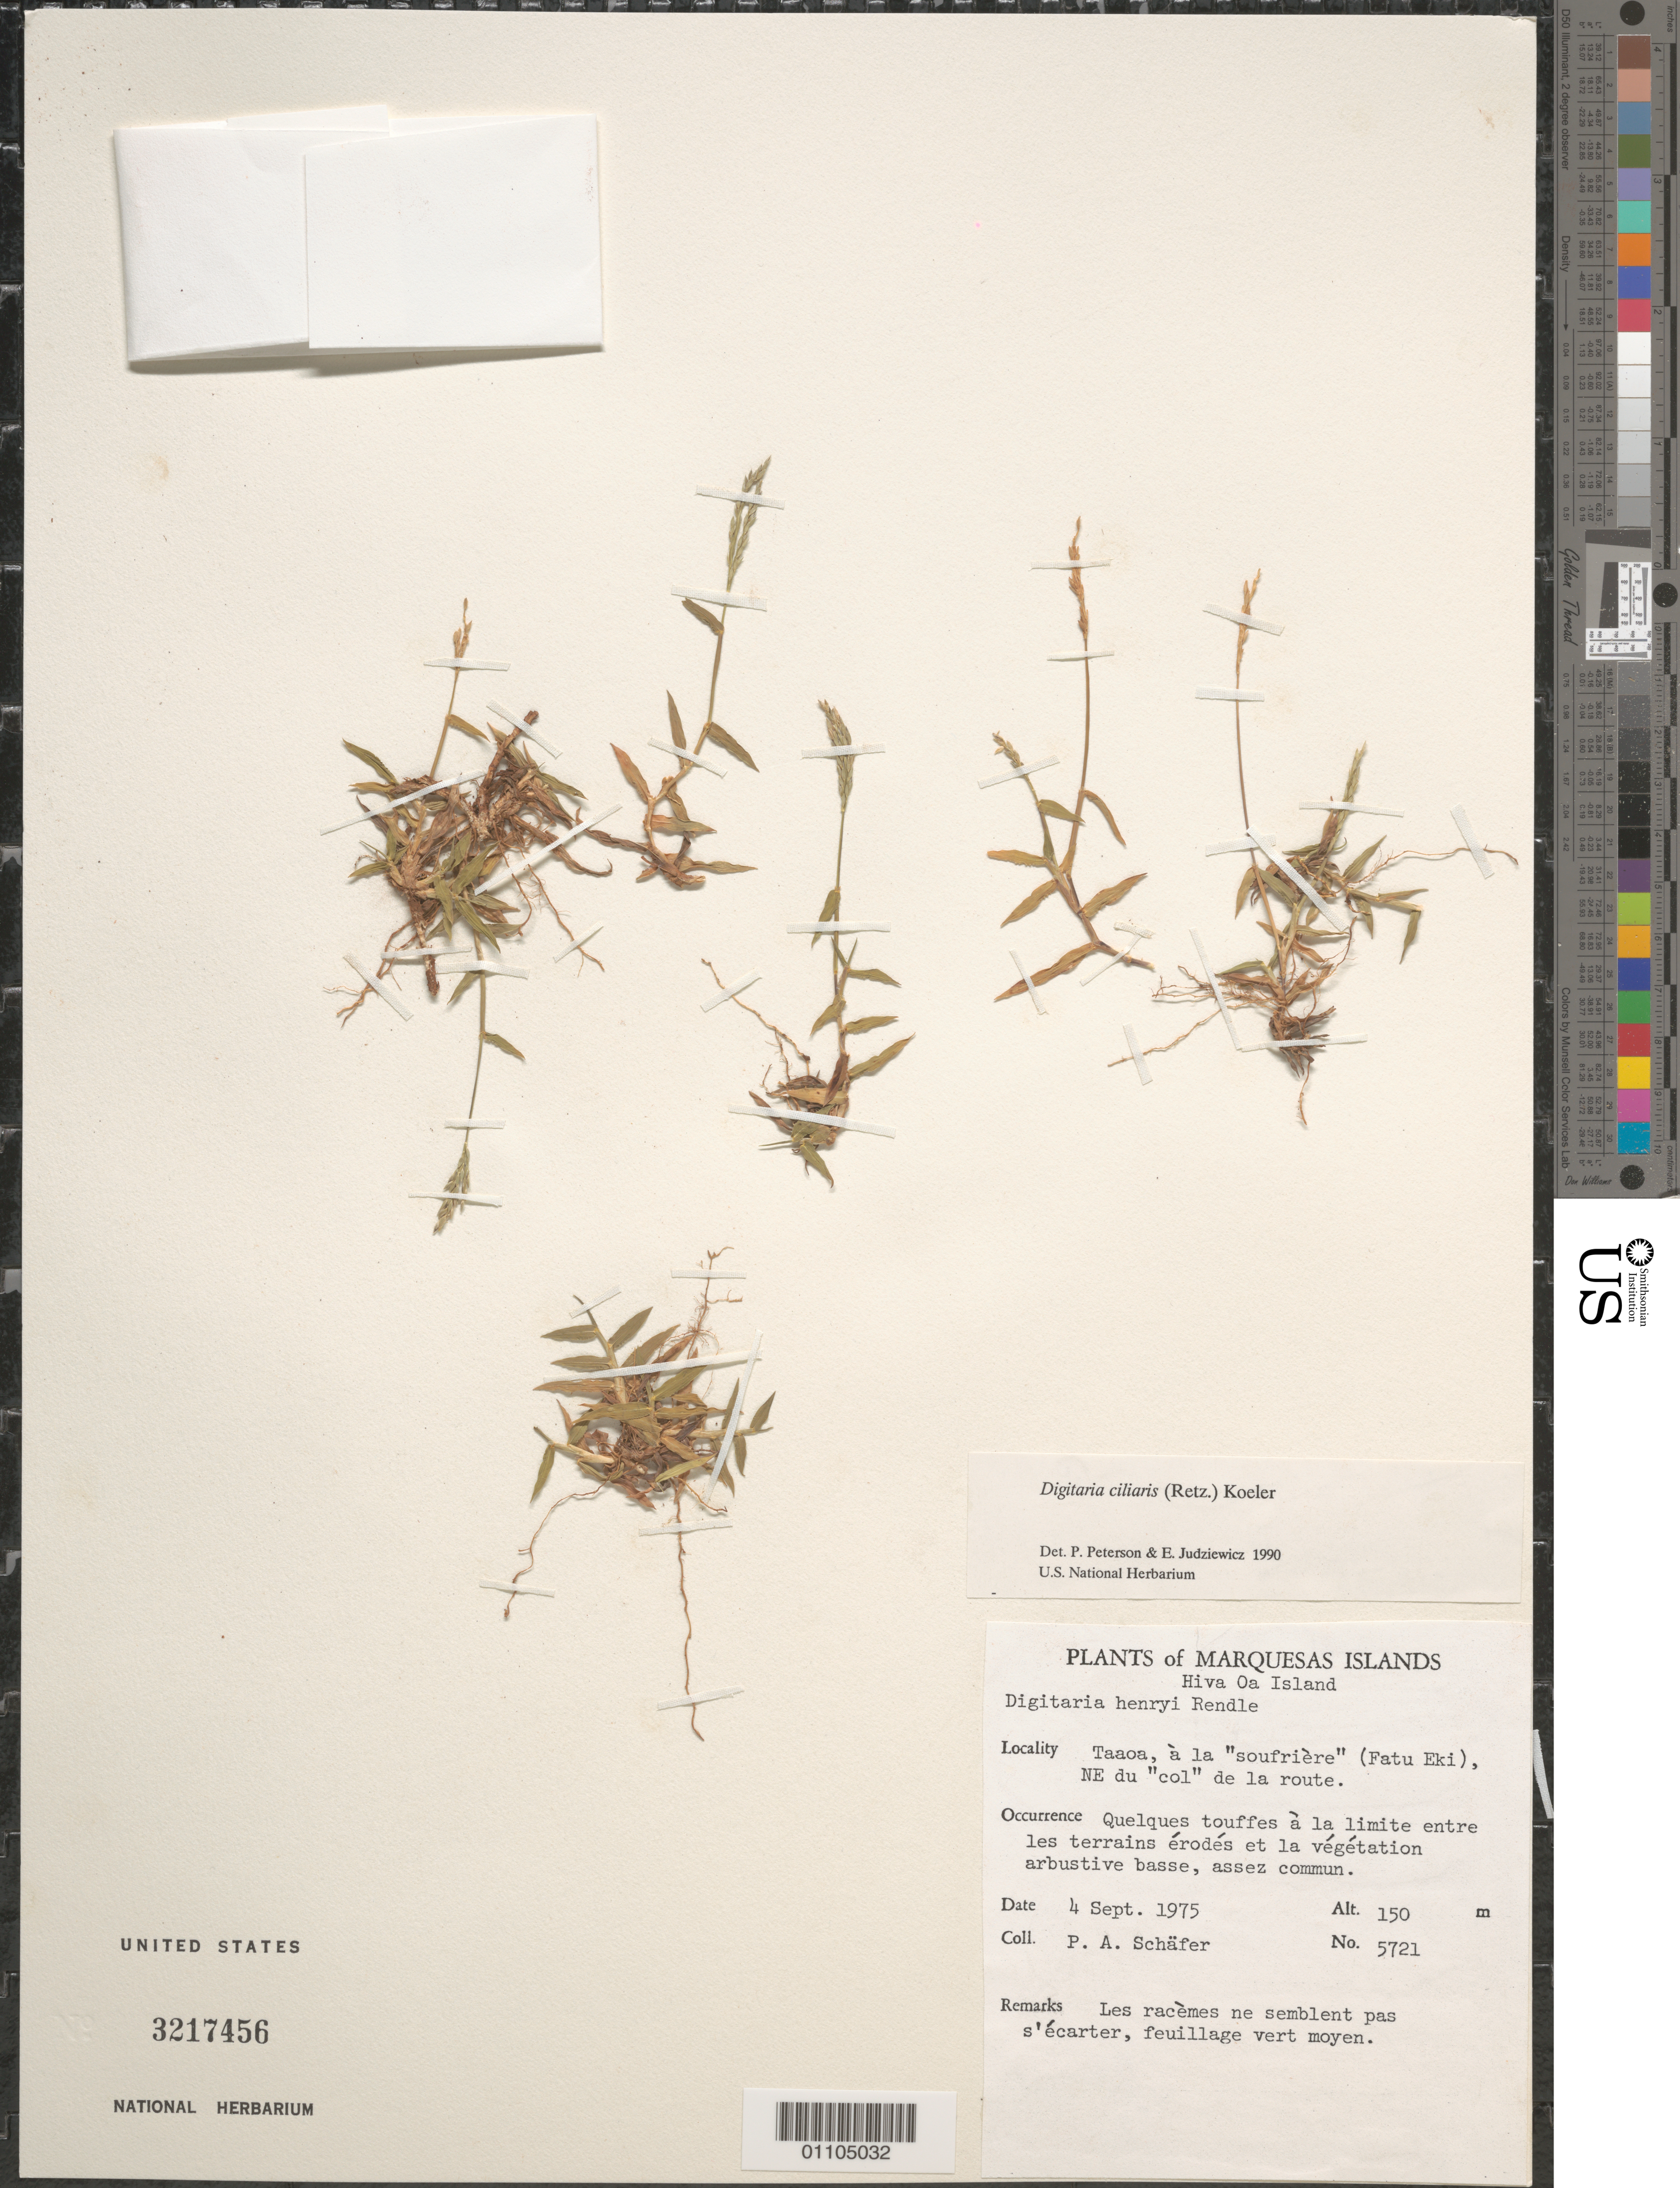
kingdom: Plantae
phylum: Tracheophyta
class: Liliopsida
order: Poales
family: Poaceae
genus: Digitaria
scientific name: Digitaria ciliaris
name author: (Retz.) Koeler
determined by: Peterson, P. M.; Judziewicz, E. J.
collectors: P. A. Schäfer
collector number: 5721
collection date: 1975-09-04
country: French Polynesia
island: Hiva Oa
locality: Taaoa, à la "soufrière" (Fatu Eki) NE de "col" de la route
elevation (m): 150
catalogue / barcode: US 3217456